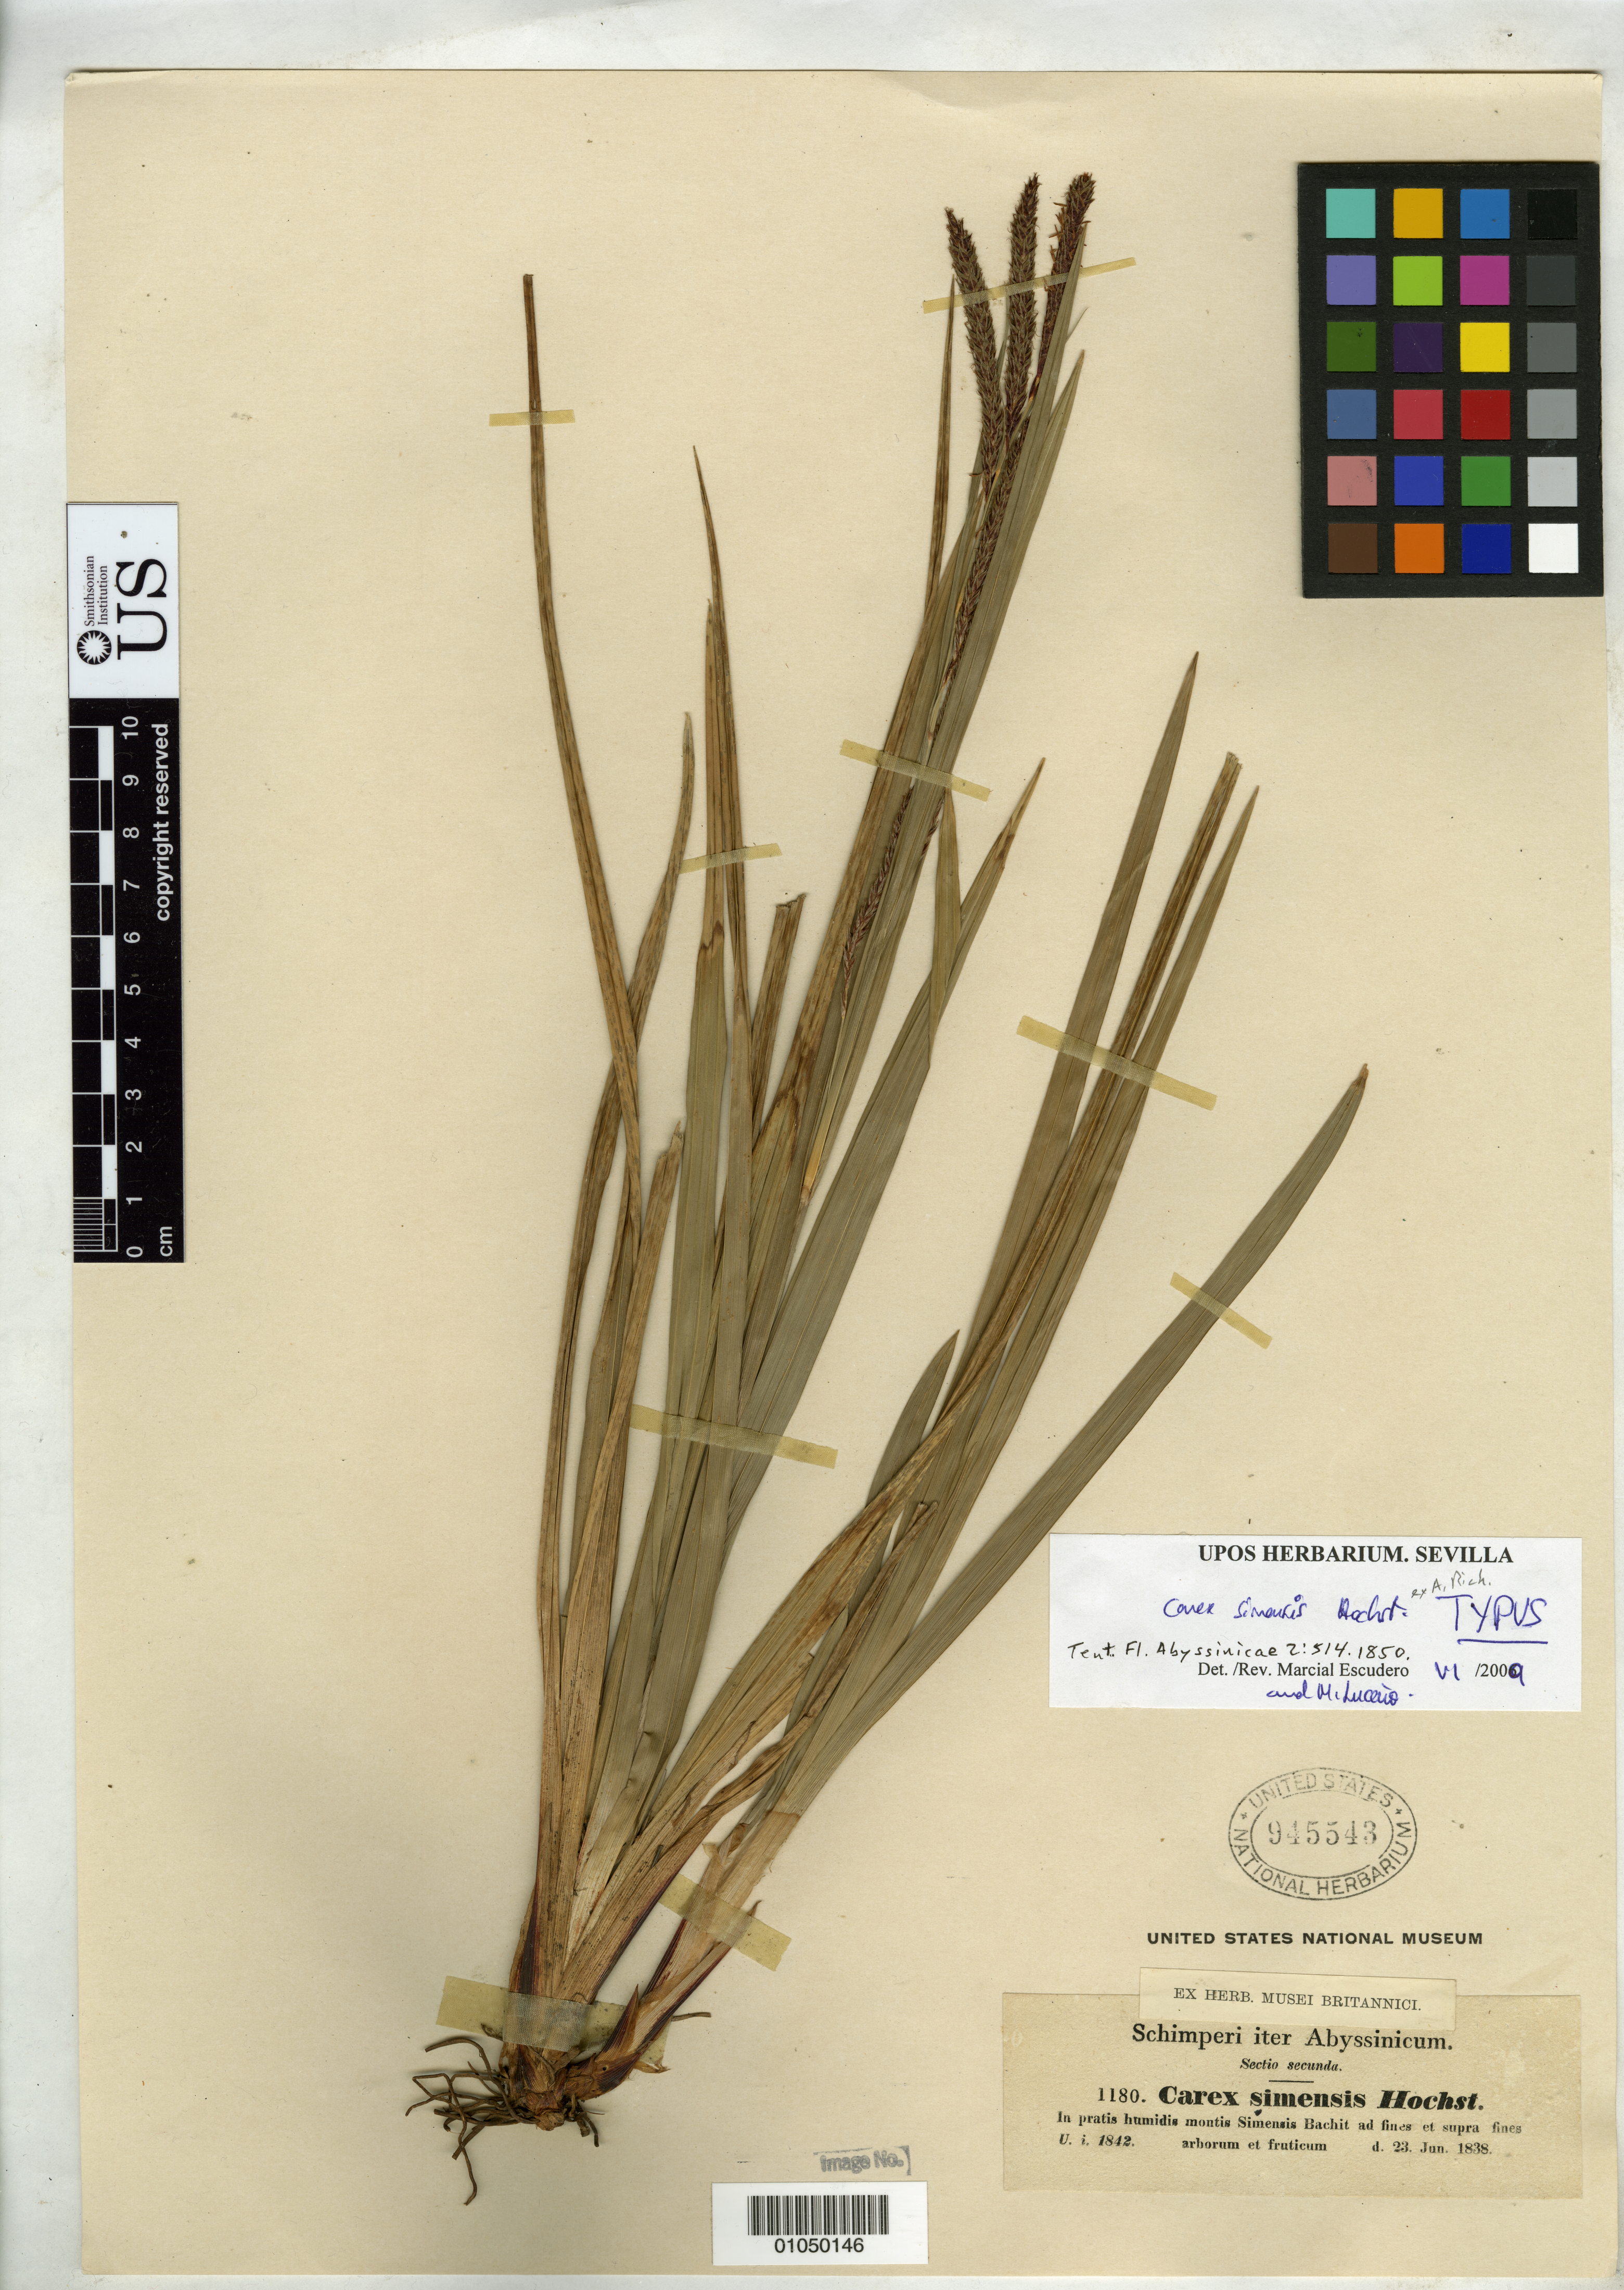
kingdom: Plantae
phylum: Tracheophyta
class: Liliopsida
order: Poales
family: Cyperaceae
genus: Carex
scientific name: Carex simensis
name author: Hochst. ex A. Rich.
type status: Isotype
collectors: G. W. Schimper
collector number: II 1180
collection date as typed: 23 Jun 1838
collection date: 1838-06-23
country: Ethiopia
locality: In pratis humidis montis Simensis Bachit ad fines et supra fines arborum et fruticum.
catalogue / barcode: US 945543